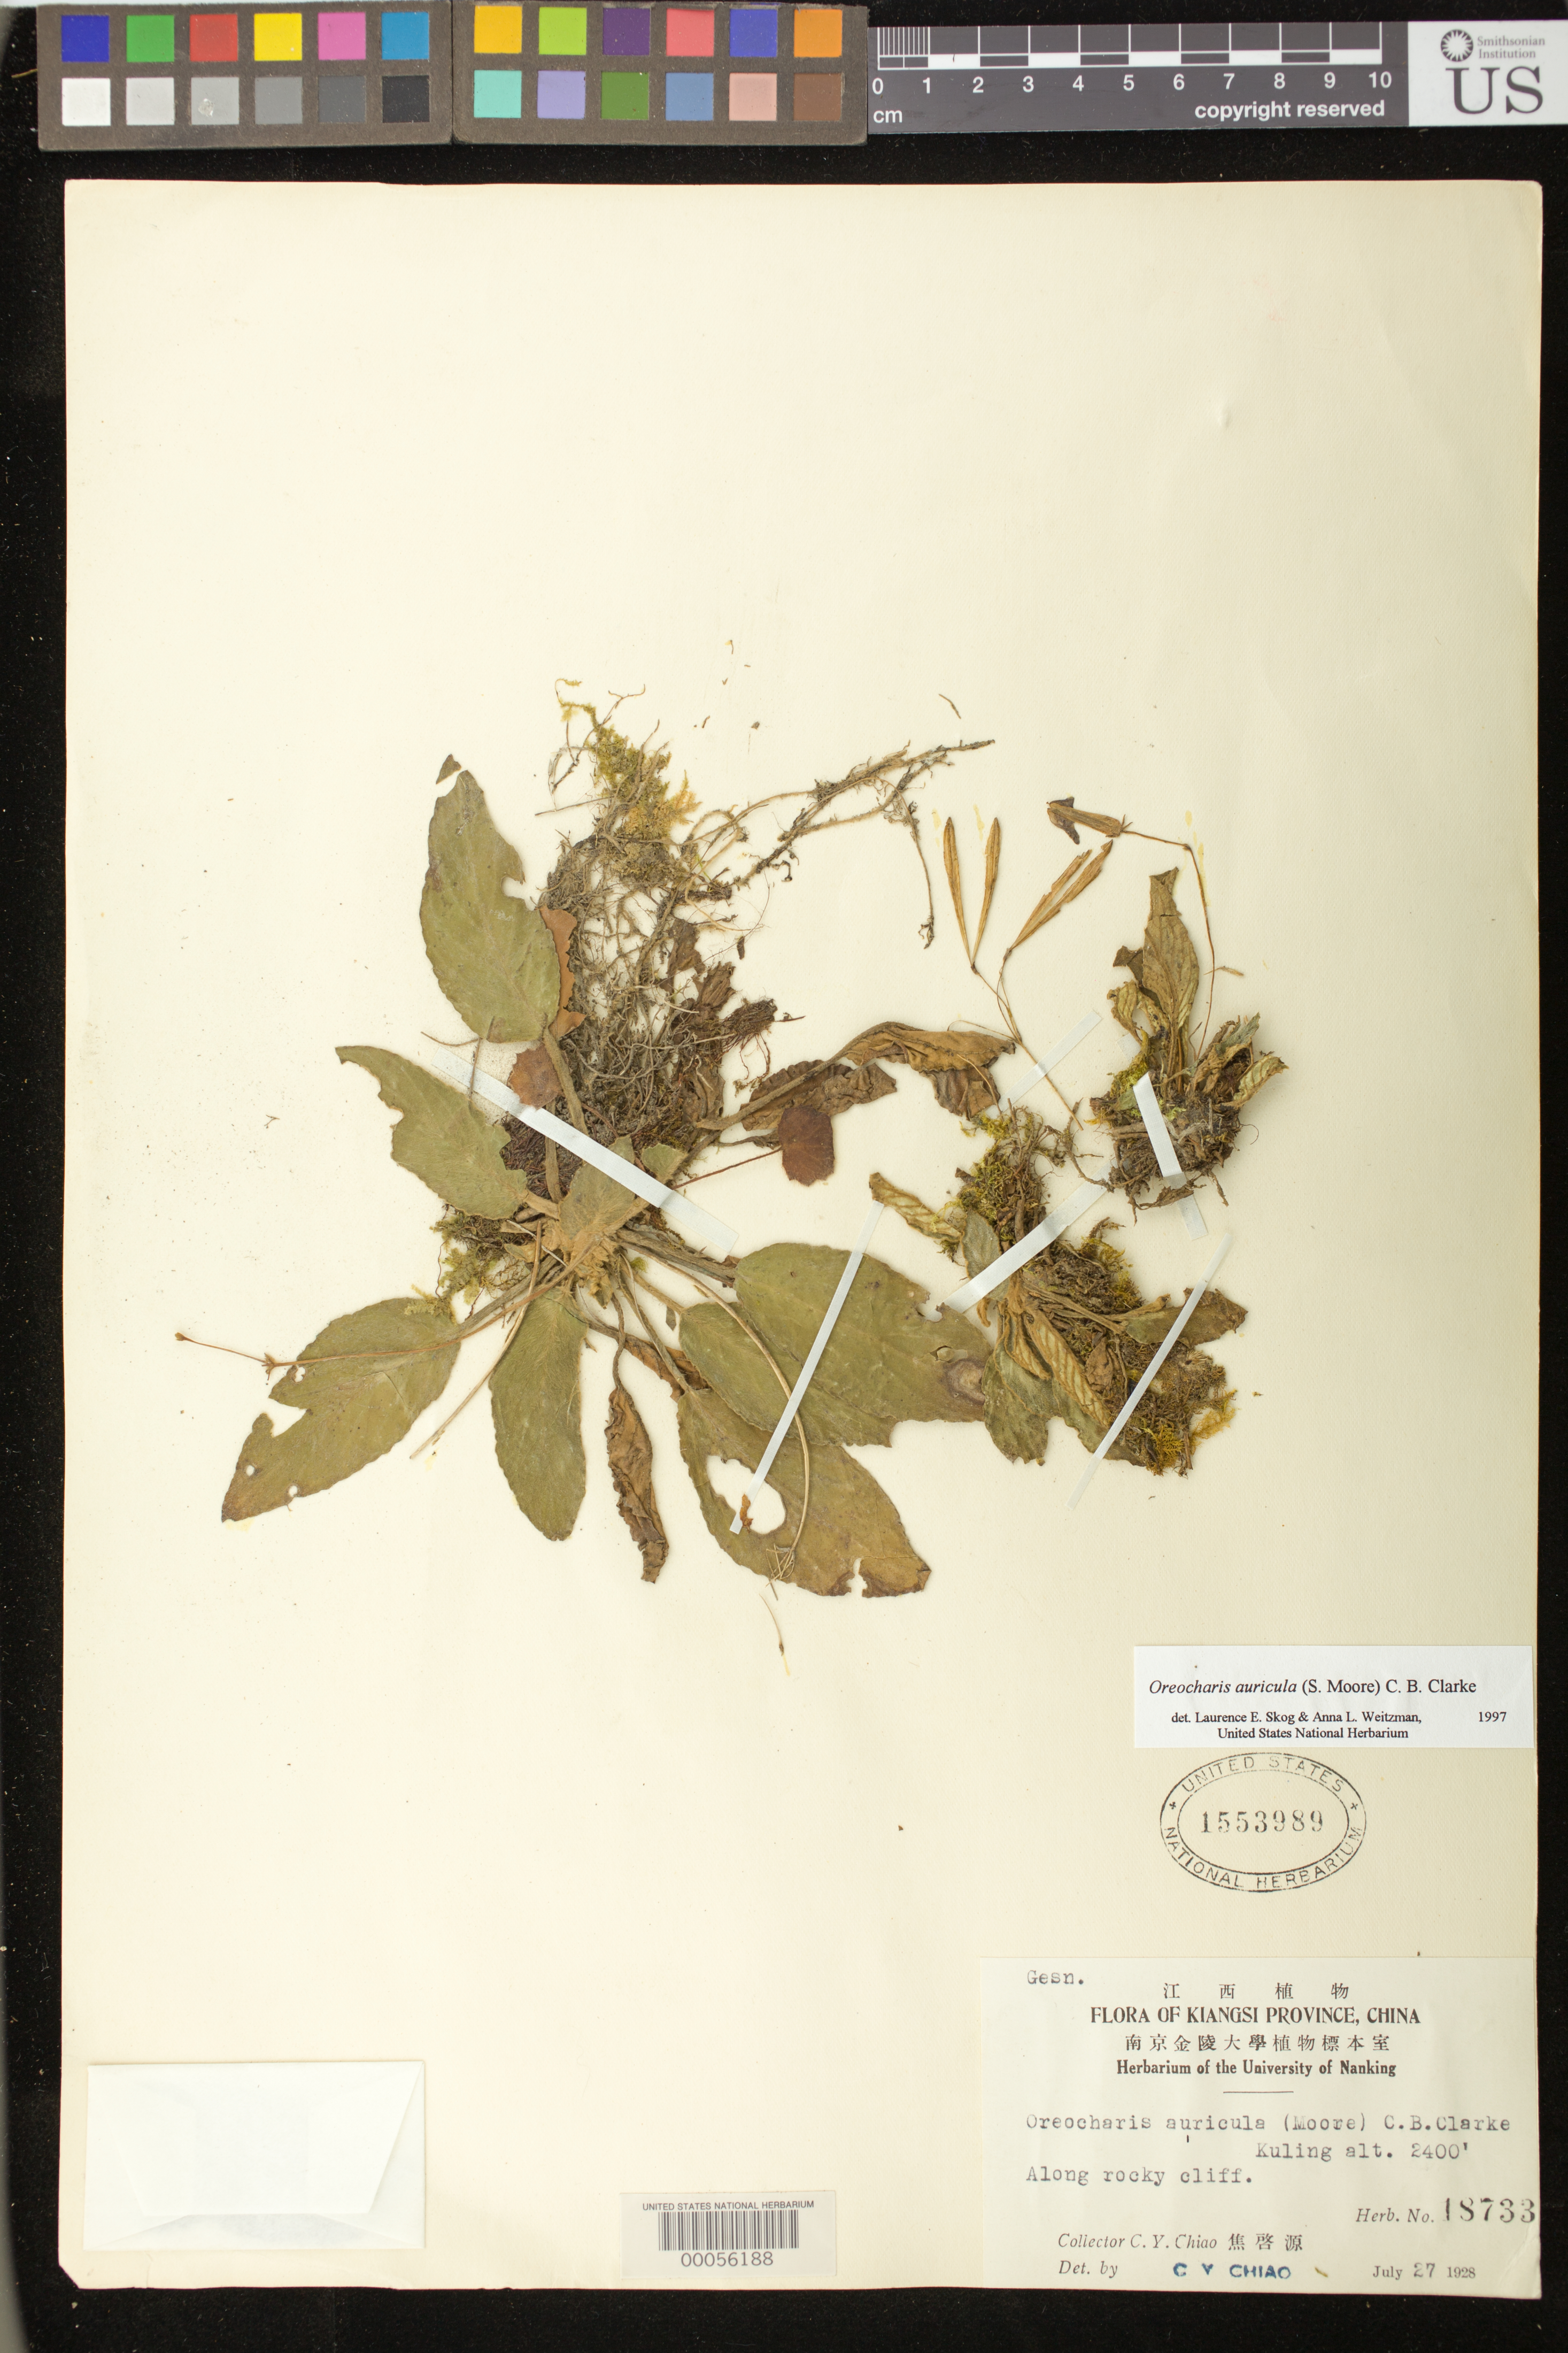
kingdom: Plantae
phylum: Tracheophyta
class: Magnoliopsida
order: Lamiales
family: Gesneriaceae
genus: Oreocharis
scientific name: Oreocharis auricula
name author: (S. Moore) C.B. Clarke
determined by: Chiao, C. L.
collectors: C. Y. Chiao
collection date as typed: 27 Jul 1928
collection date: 1928-07-27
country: China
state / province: Jiangxi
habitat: Along rocky cliff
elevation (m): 732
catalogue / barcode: US 1553989